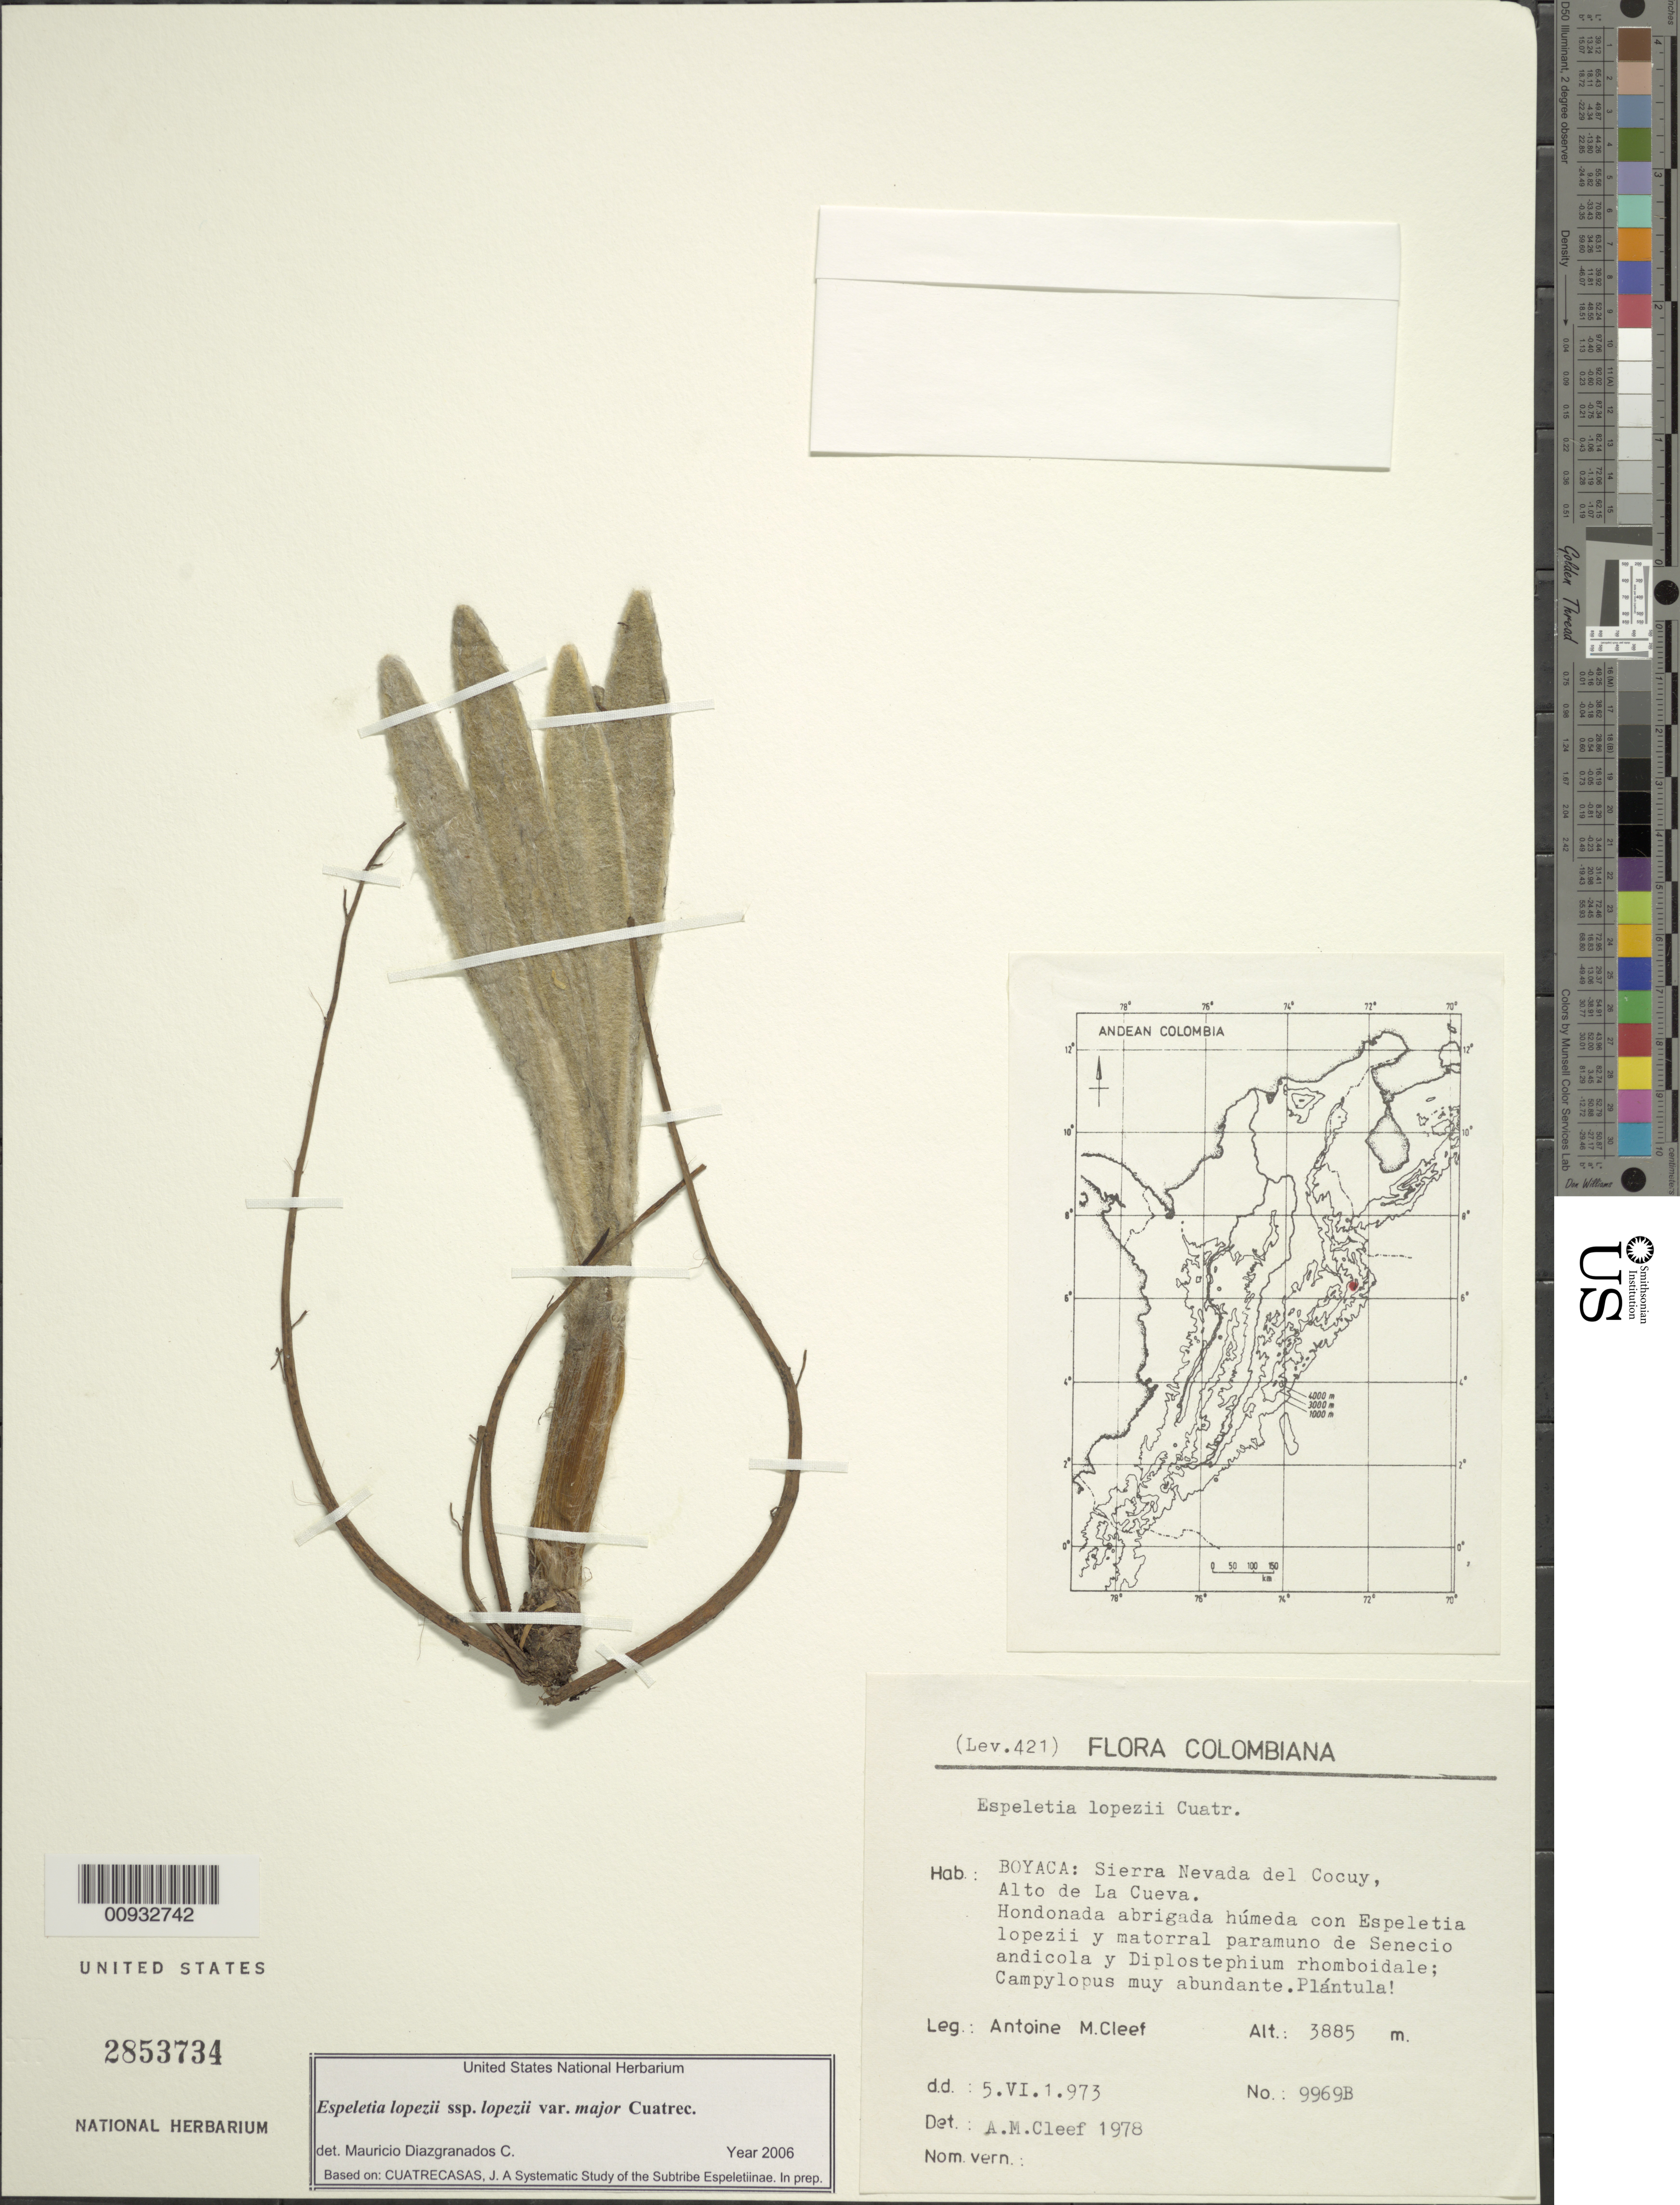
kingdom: Plantae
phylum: Tracheophyta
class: Magnoliopsida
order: Asterales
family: Asteraceae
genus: Espeletia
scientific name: Espeletia lopezii var. major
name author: Cuatrec.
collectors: A. M. Cleef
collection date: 1973-06-05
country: Colombia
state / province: Boyacá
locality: Sierra Nevada del Cocuy, Alto de la Cueva.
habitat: Hondonada abrigada húmeda con Espeletia lopezii y matorral paramuno de Senecio andicola y Diplostephium rhomboidale; campylopus muy abundante.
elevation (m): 3885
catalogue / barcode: US 2853734